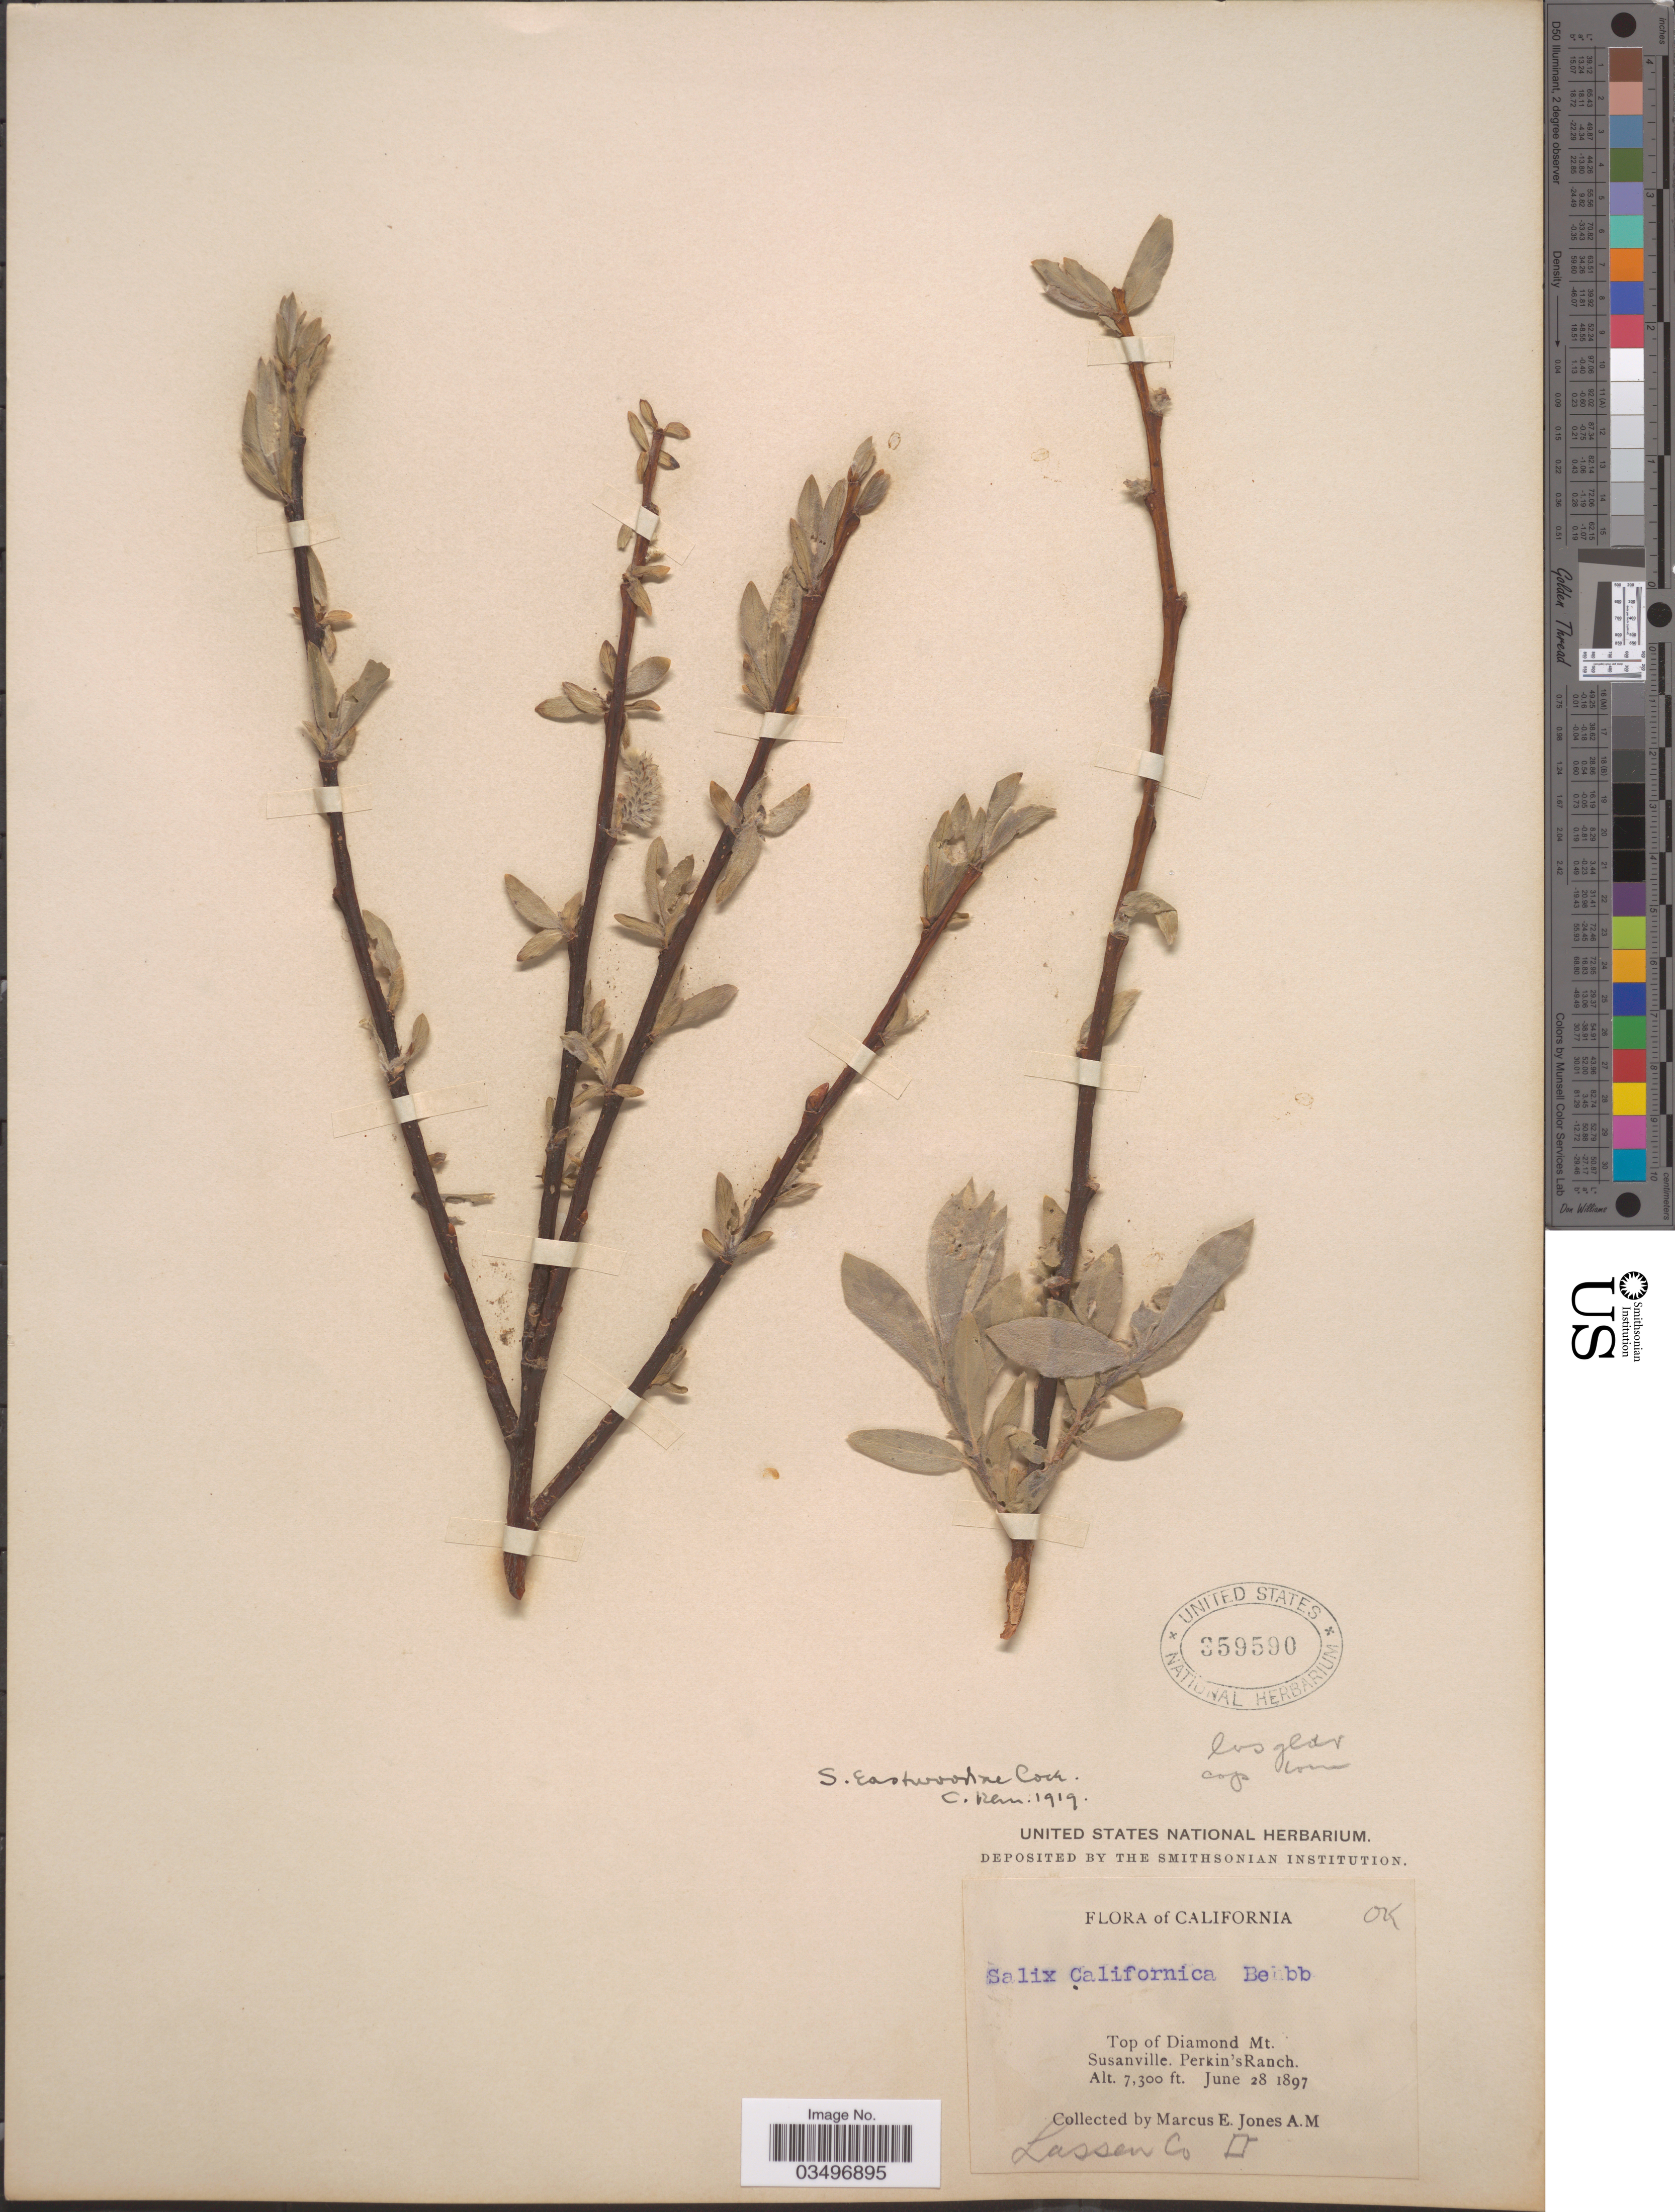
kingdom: Plantae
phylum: Tracheophyta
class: Magnoliopsida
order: Malpighiales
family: Salicaceae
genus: Salix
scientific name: Salix eastwoodiae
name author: Cockerell ex A. Heller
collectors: M. E. Jones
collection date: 1897-06-28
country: United States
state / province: California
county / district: Lassen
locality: Top of Diamond Mt. Susanville. Perkin's Ranch. Lassen Co.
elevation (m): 2225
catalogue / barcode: US 359590